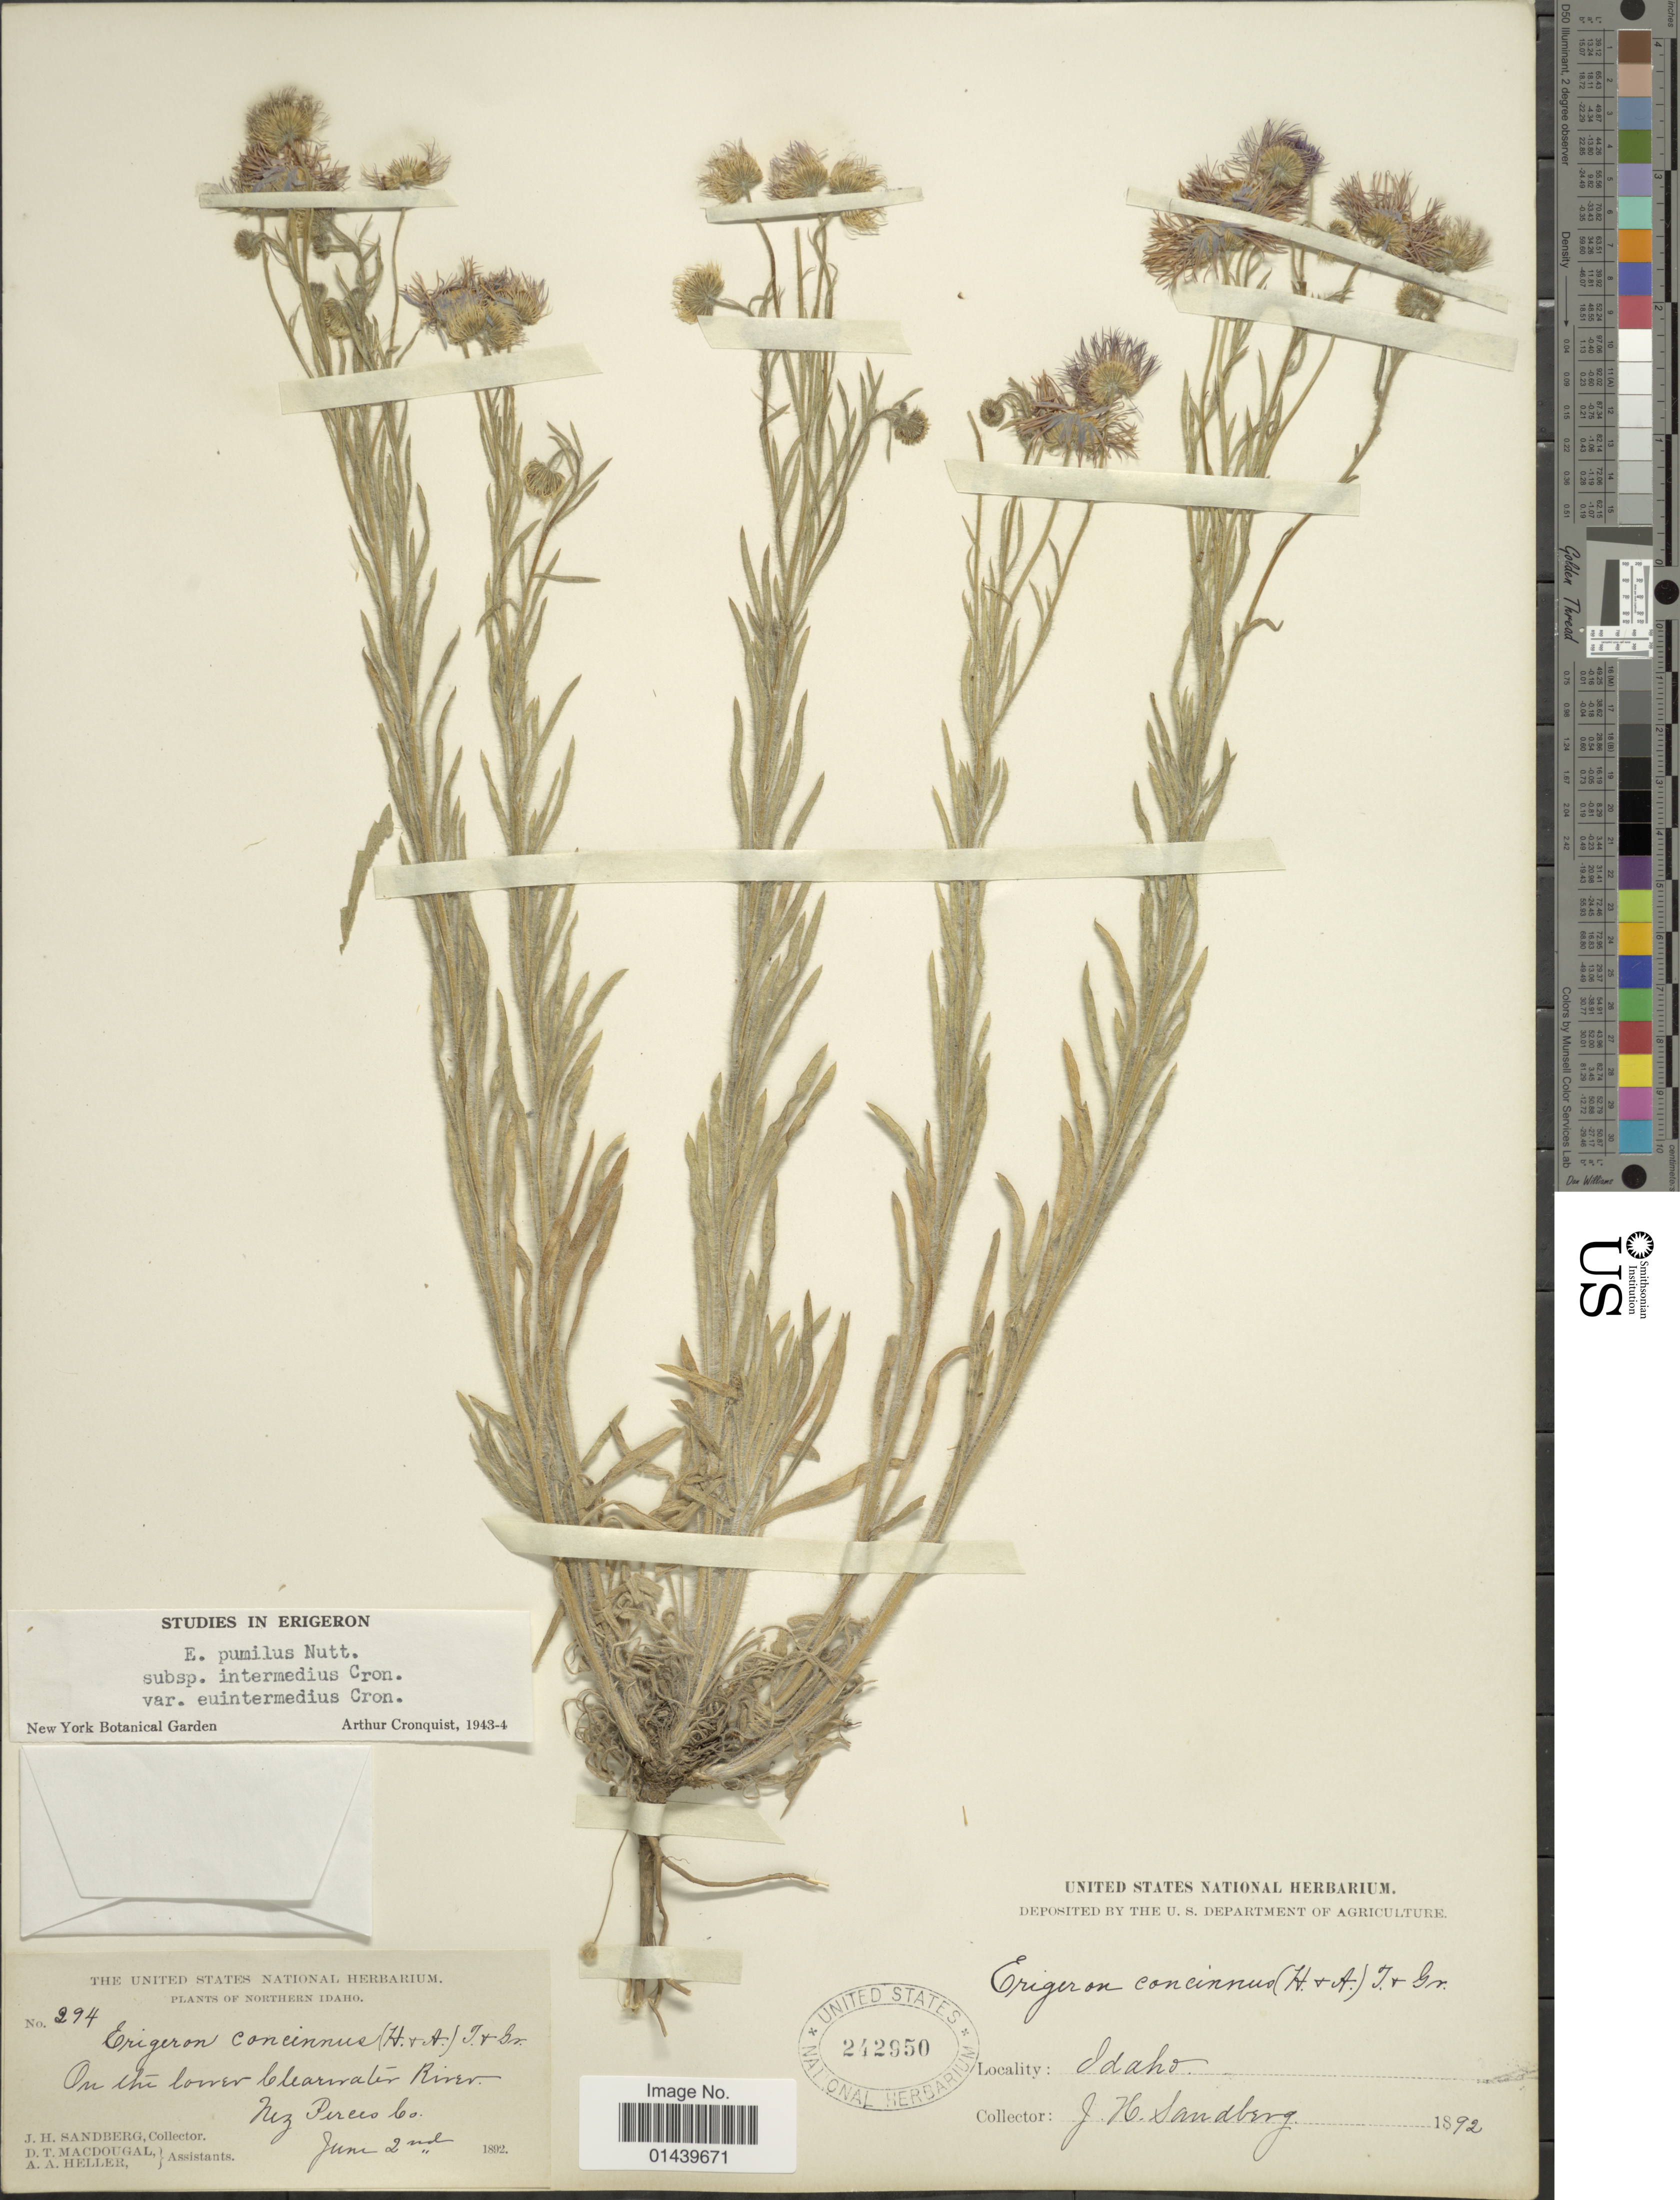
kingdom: Plantae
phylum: Tracheophyta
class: Magnoliopsida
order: Asterales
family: Asteraceae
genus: Erigeron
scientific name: Erigeron pumilus subsp. intermedius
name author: Cronq.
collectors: J. H. Sandberg, D. T. MacDougal & A. A. Heller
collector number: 294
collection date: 1892-06-02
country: United States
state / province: Idaho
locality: Northern Idaho. On the lower Clearwater River. Nex Perees Co.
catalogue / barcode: US 242950